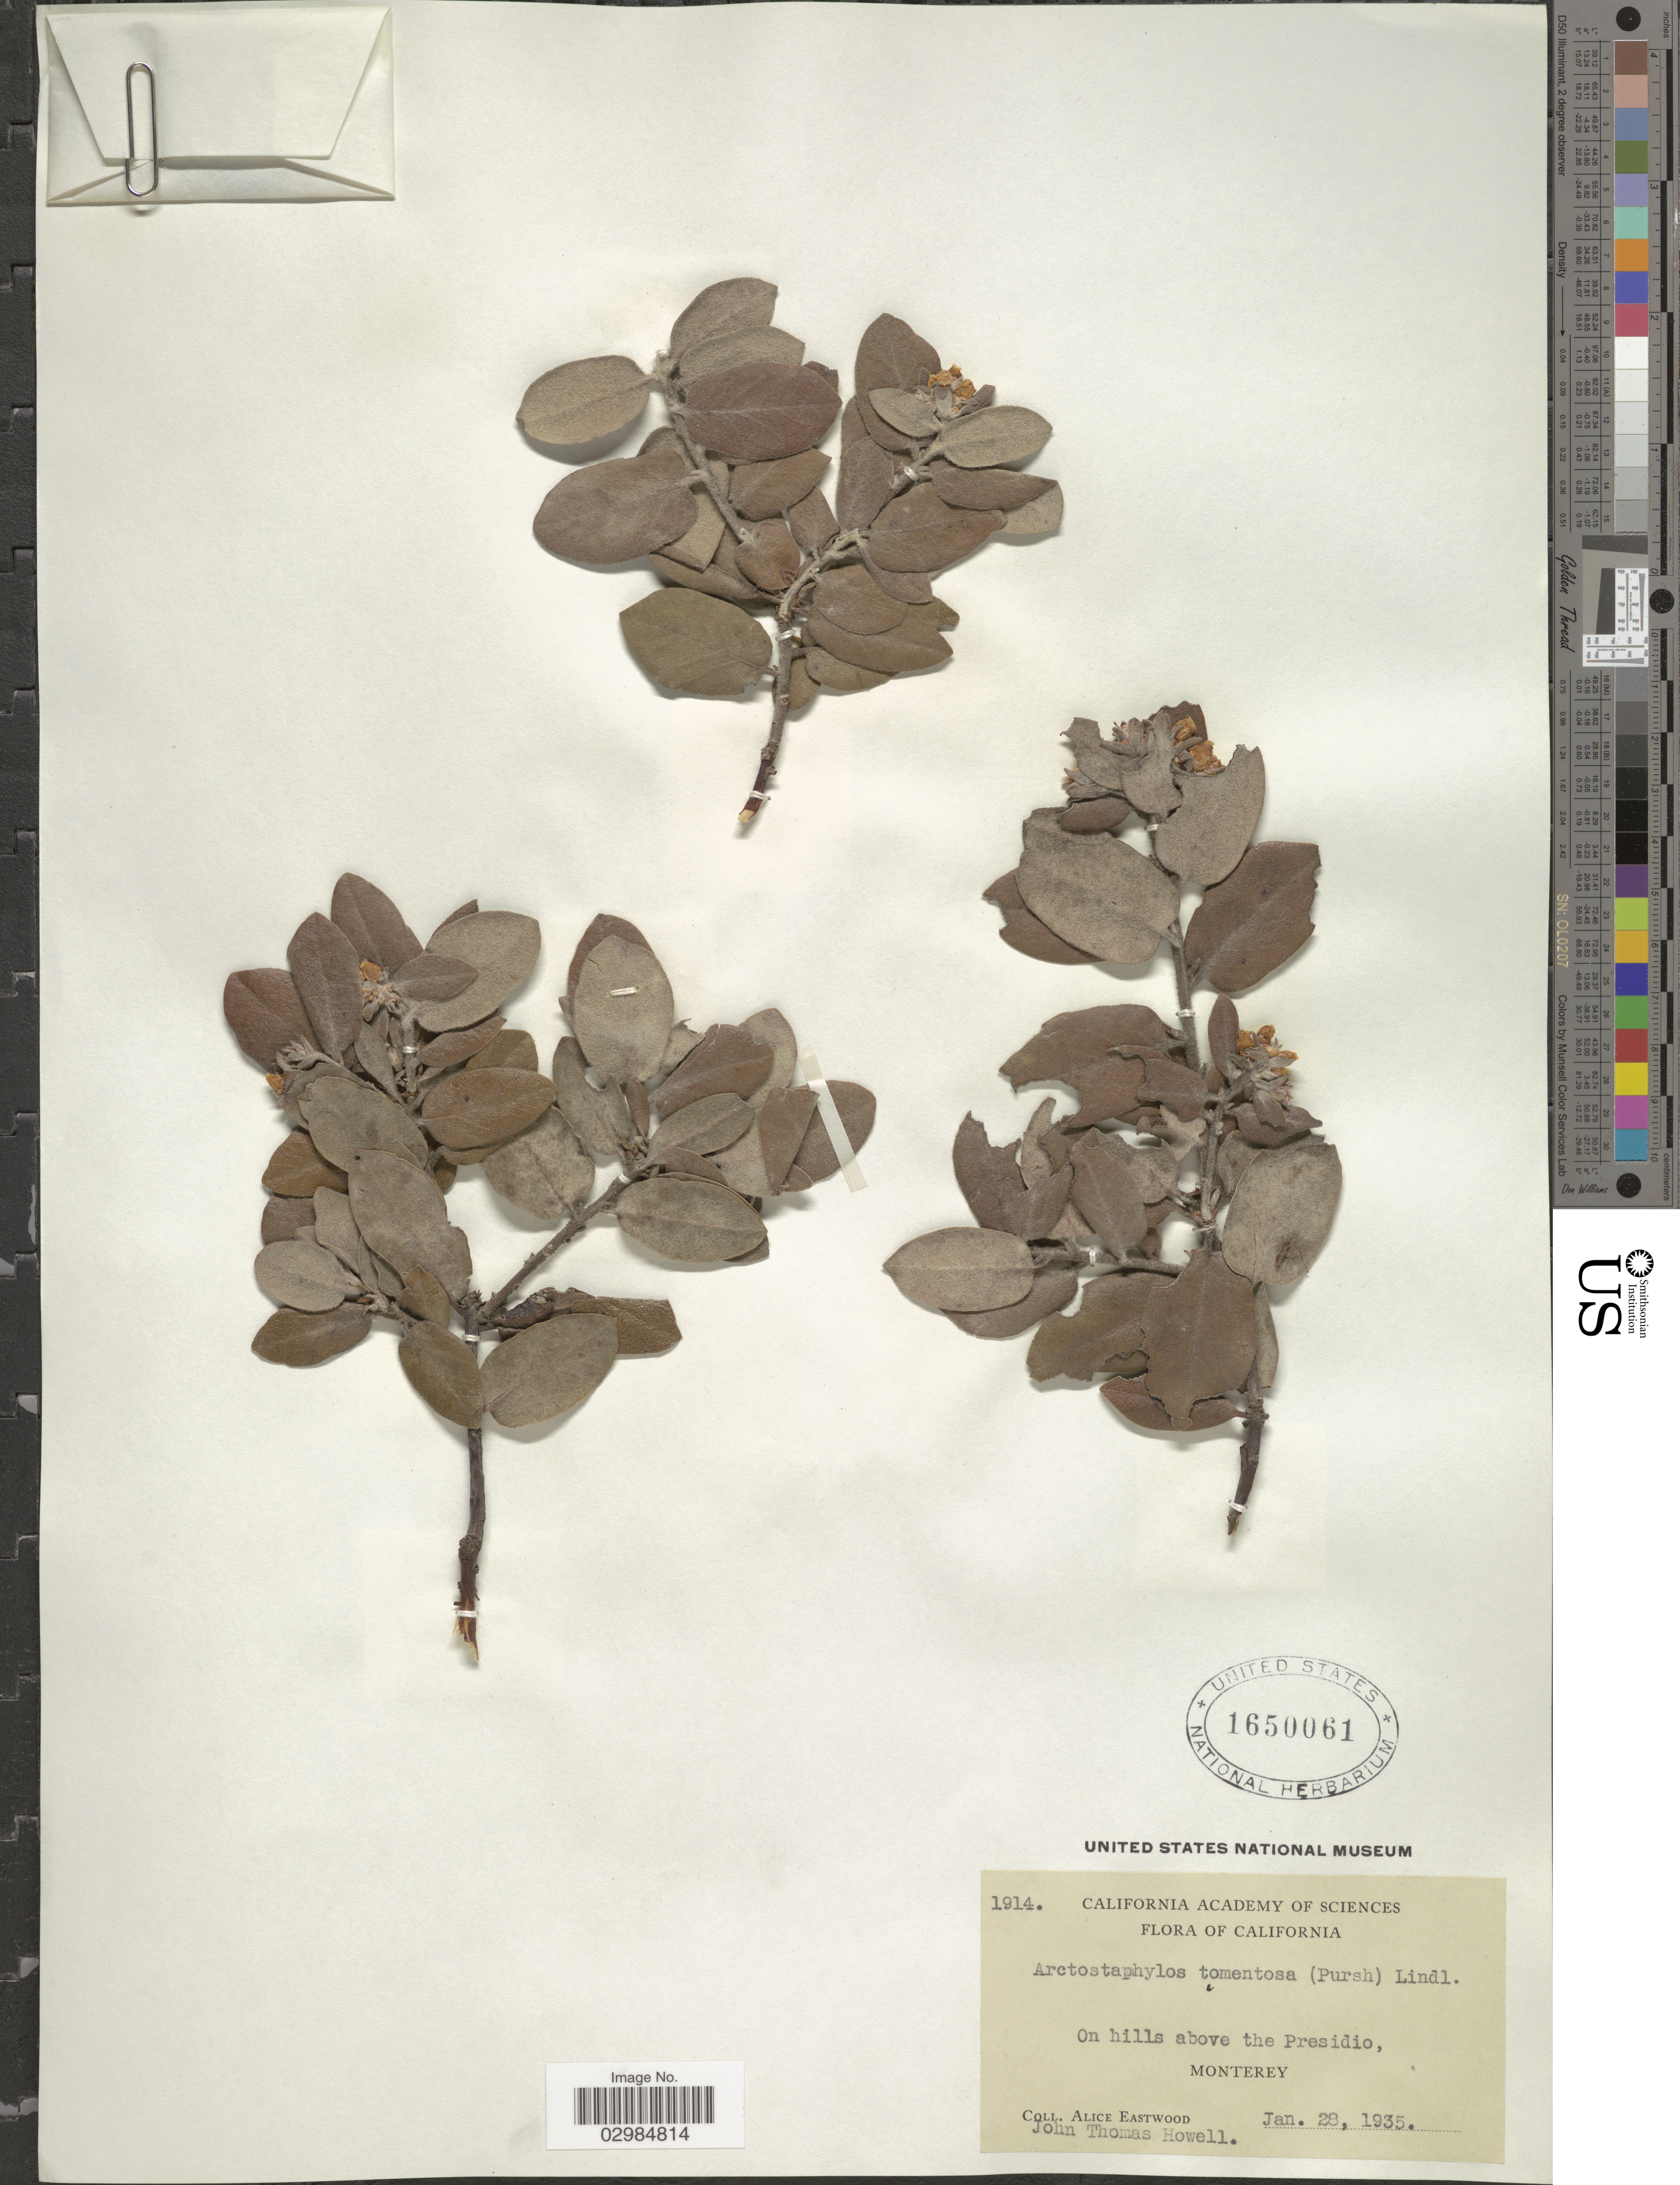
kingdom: Plantae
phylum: Tracheophyta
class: Magnoliopsida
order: Ericales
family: Ericaceae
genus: Arctostaphylos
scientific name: Arctostaphylos tomentosa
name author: (Pursh) Lindl.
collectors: A. Eastwood & J. T. Howell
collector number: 1914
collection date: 1935-01-28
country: United States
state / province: California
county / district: Monterey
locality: On hills above the Presidio, Monterey.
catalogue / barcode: US 1650061